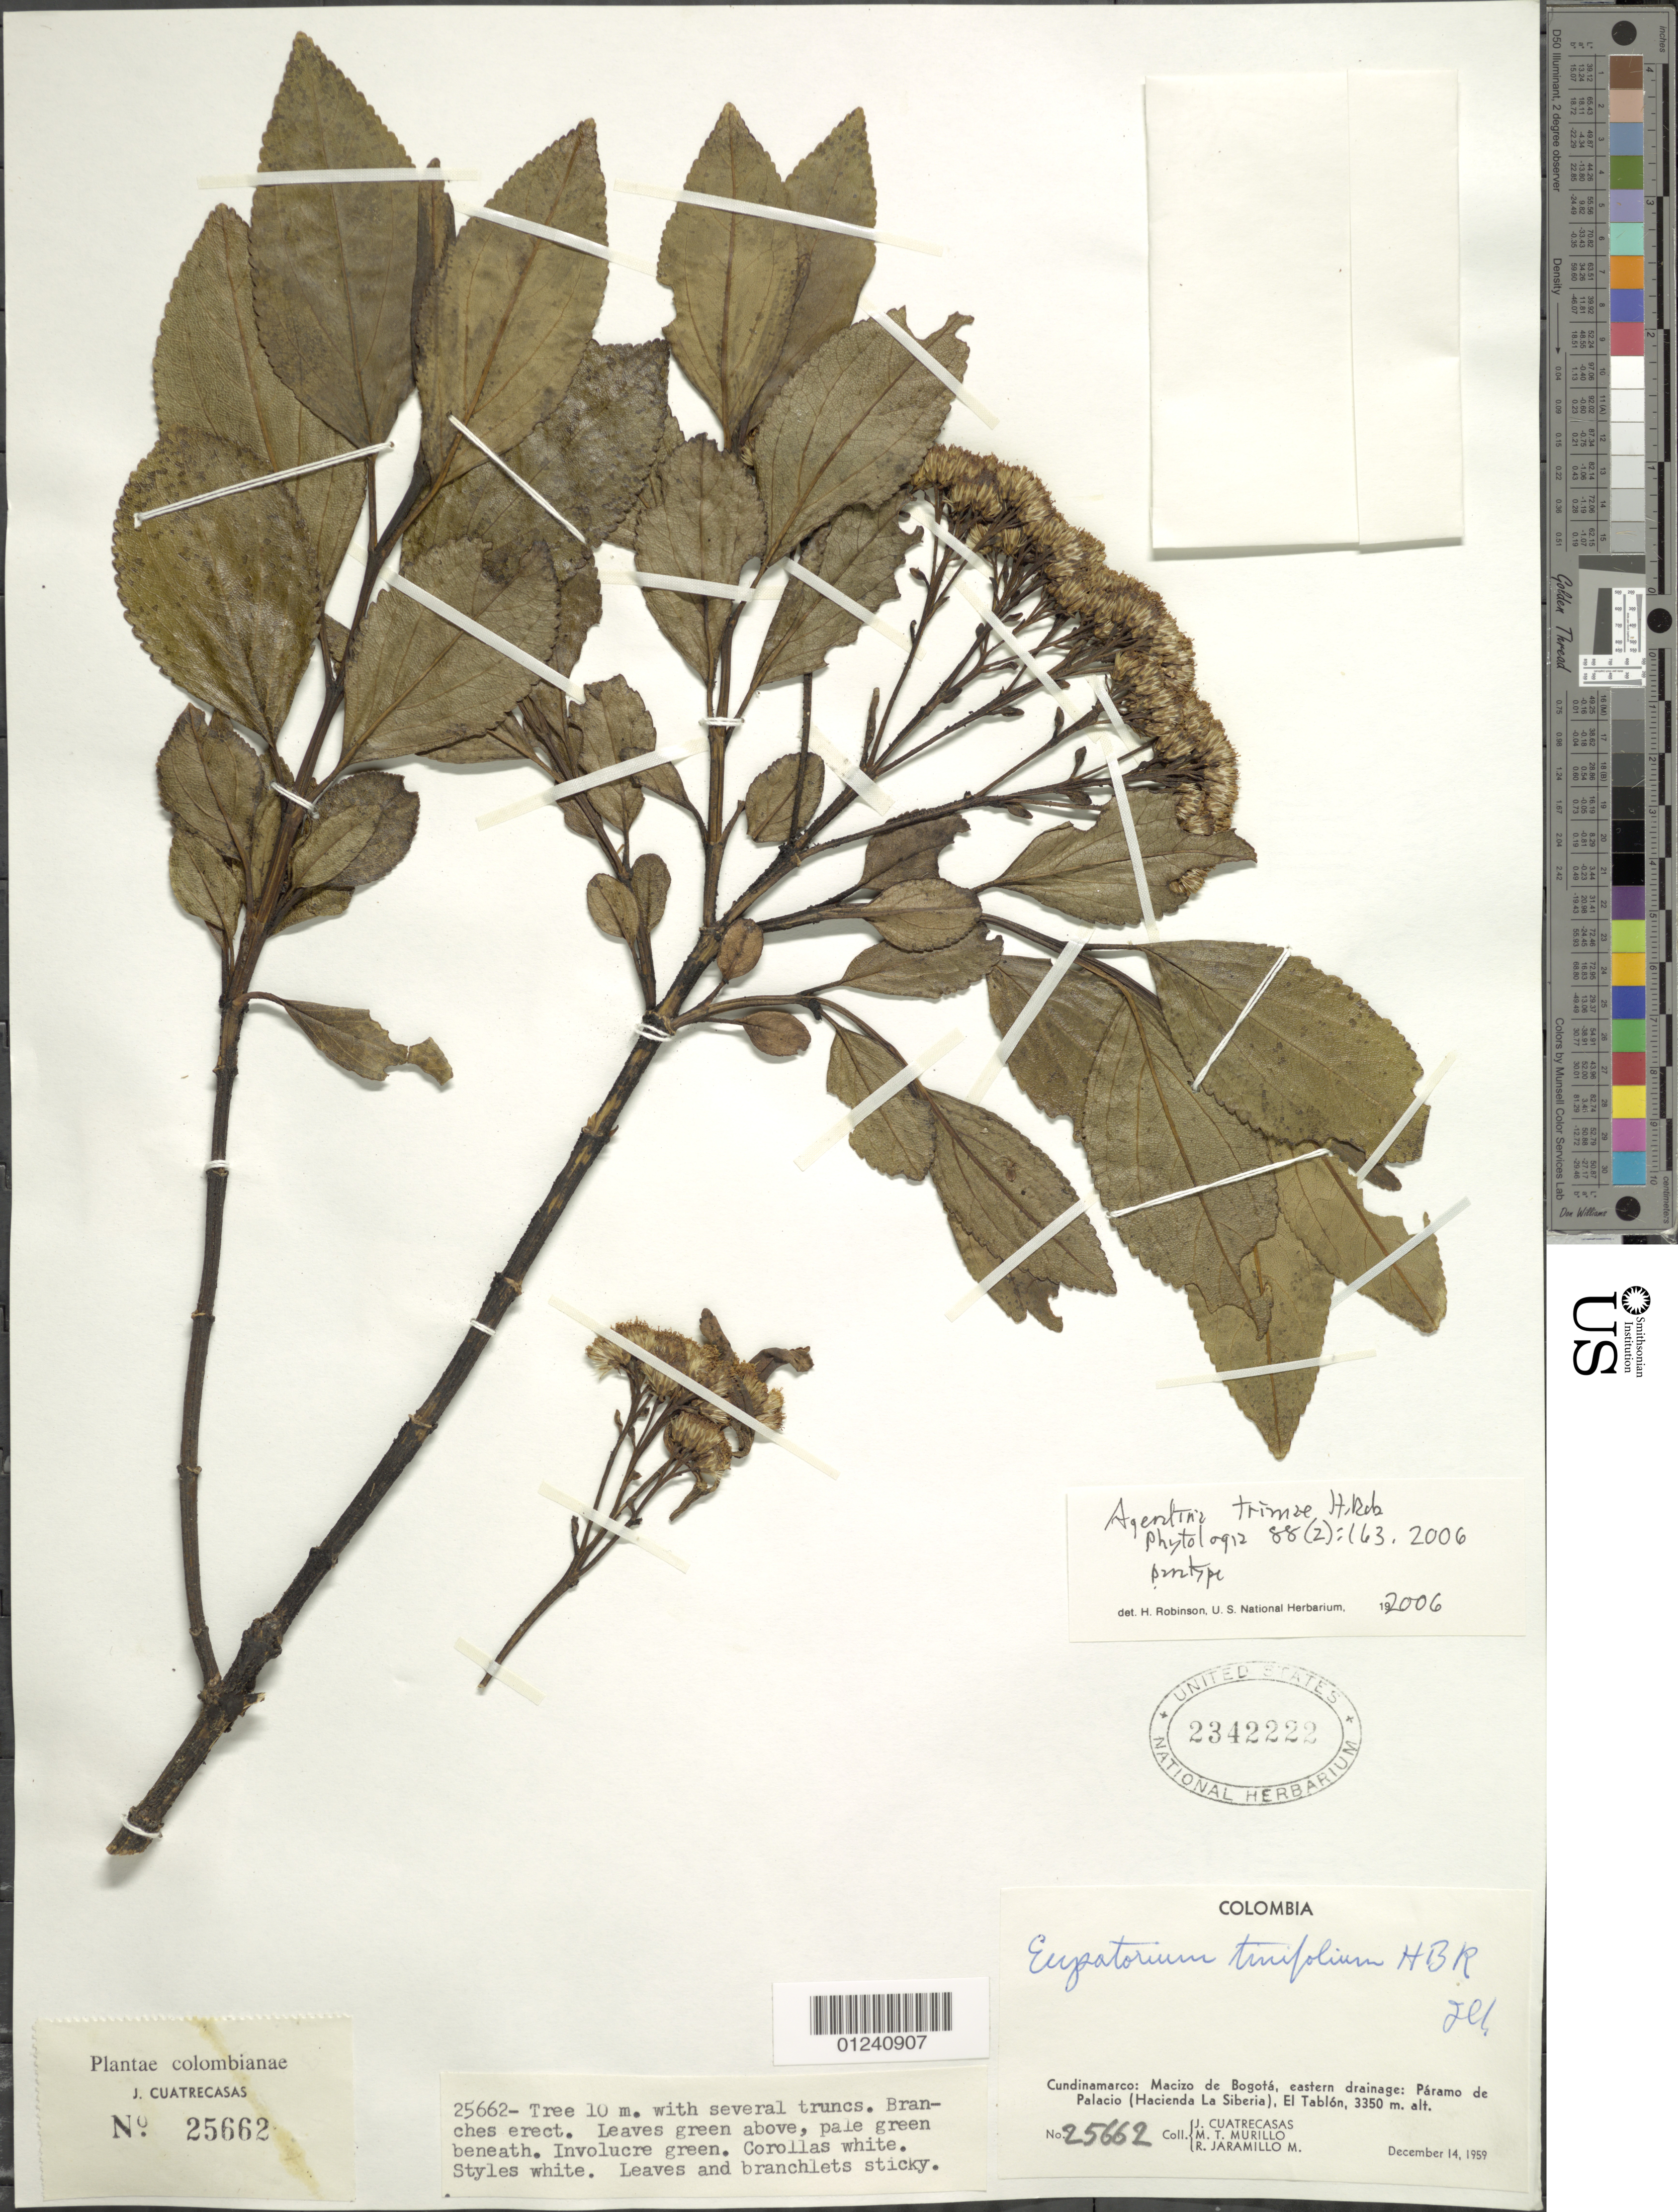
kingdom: Plantae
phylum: Tracheophyta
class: Magnoliopsida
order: Asterales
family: Asteraceae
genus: Ageratina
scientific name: Ageratina trianae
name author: H. Rob.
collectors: J. Cuatrecasas, M. Murillo & R. Jaramillo M.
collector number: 25662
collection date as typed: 14 Dec 1959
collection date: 1959-12-14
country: Colombia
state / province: Cundinamarca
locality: Macizo de Bogota, eastern drainage: Paramo de Palacio, Hacienda la Siberiak, el Tablon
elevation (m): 3350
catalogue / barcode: US 2342222